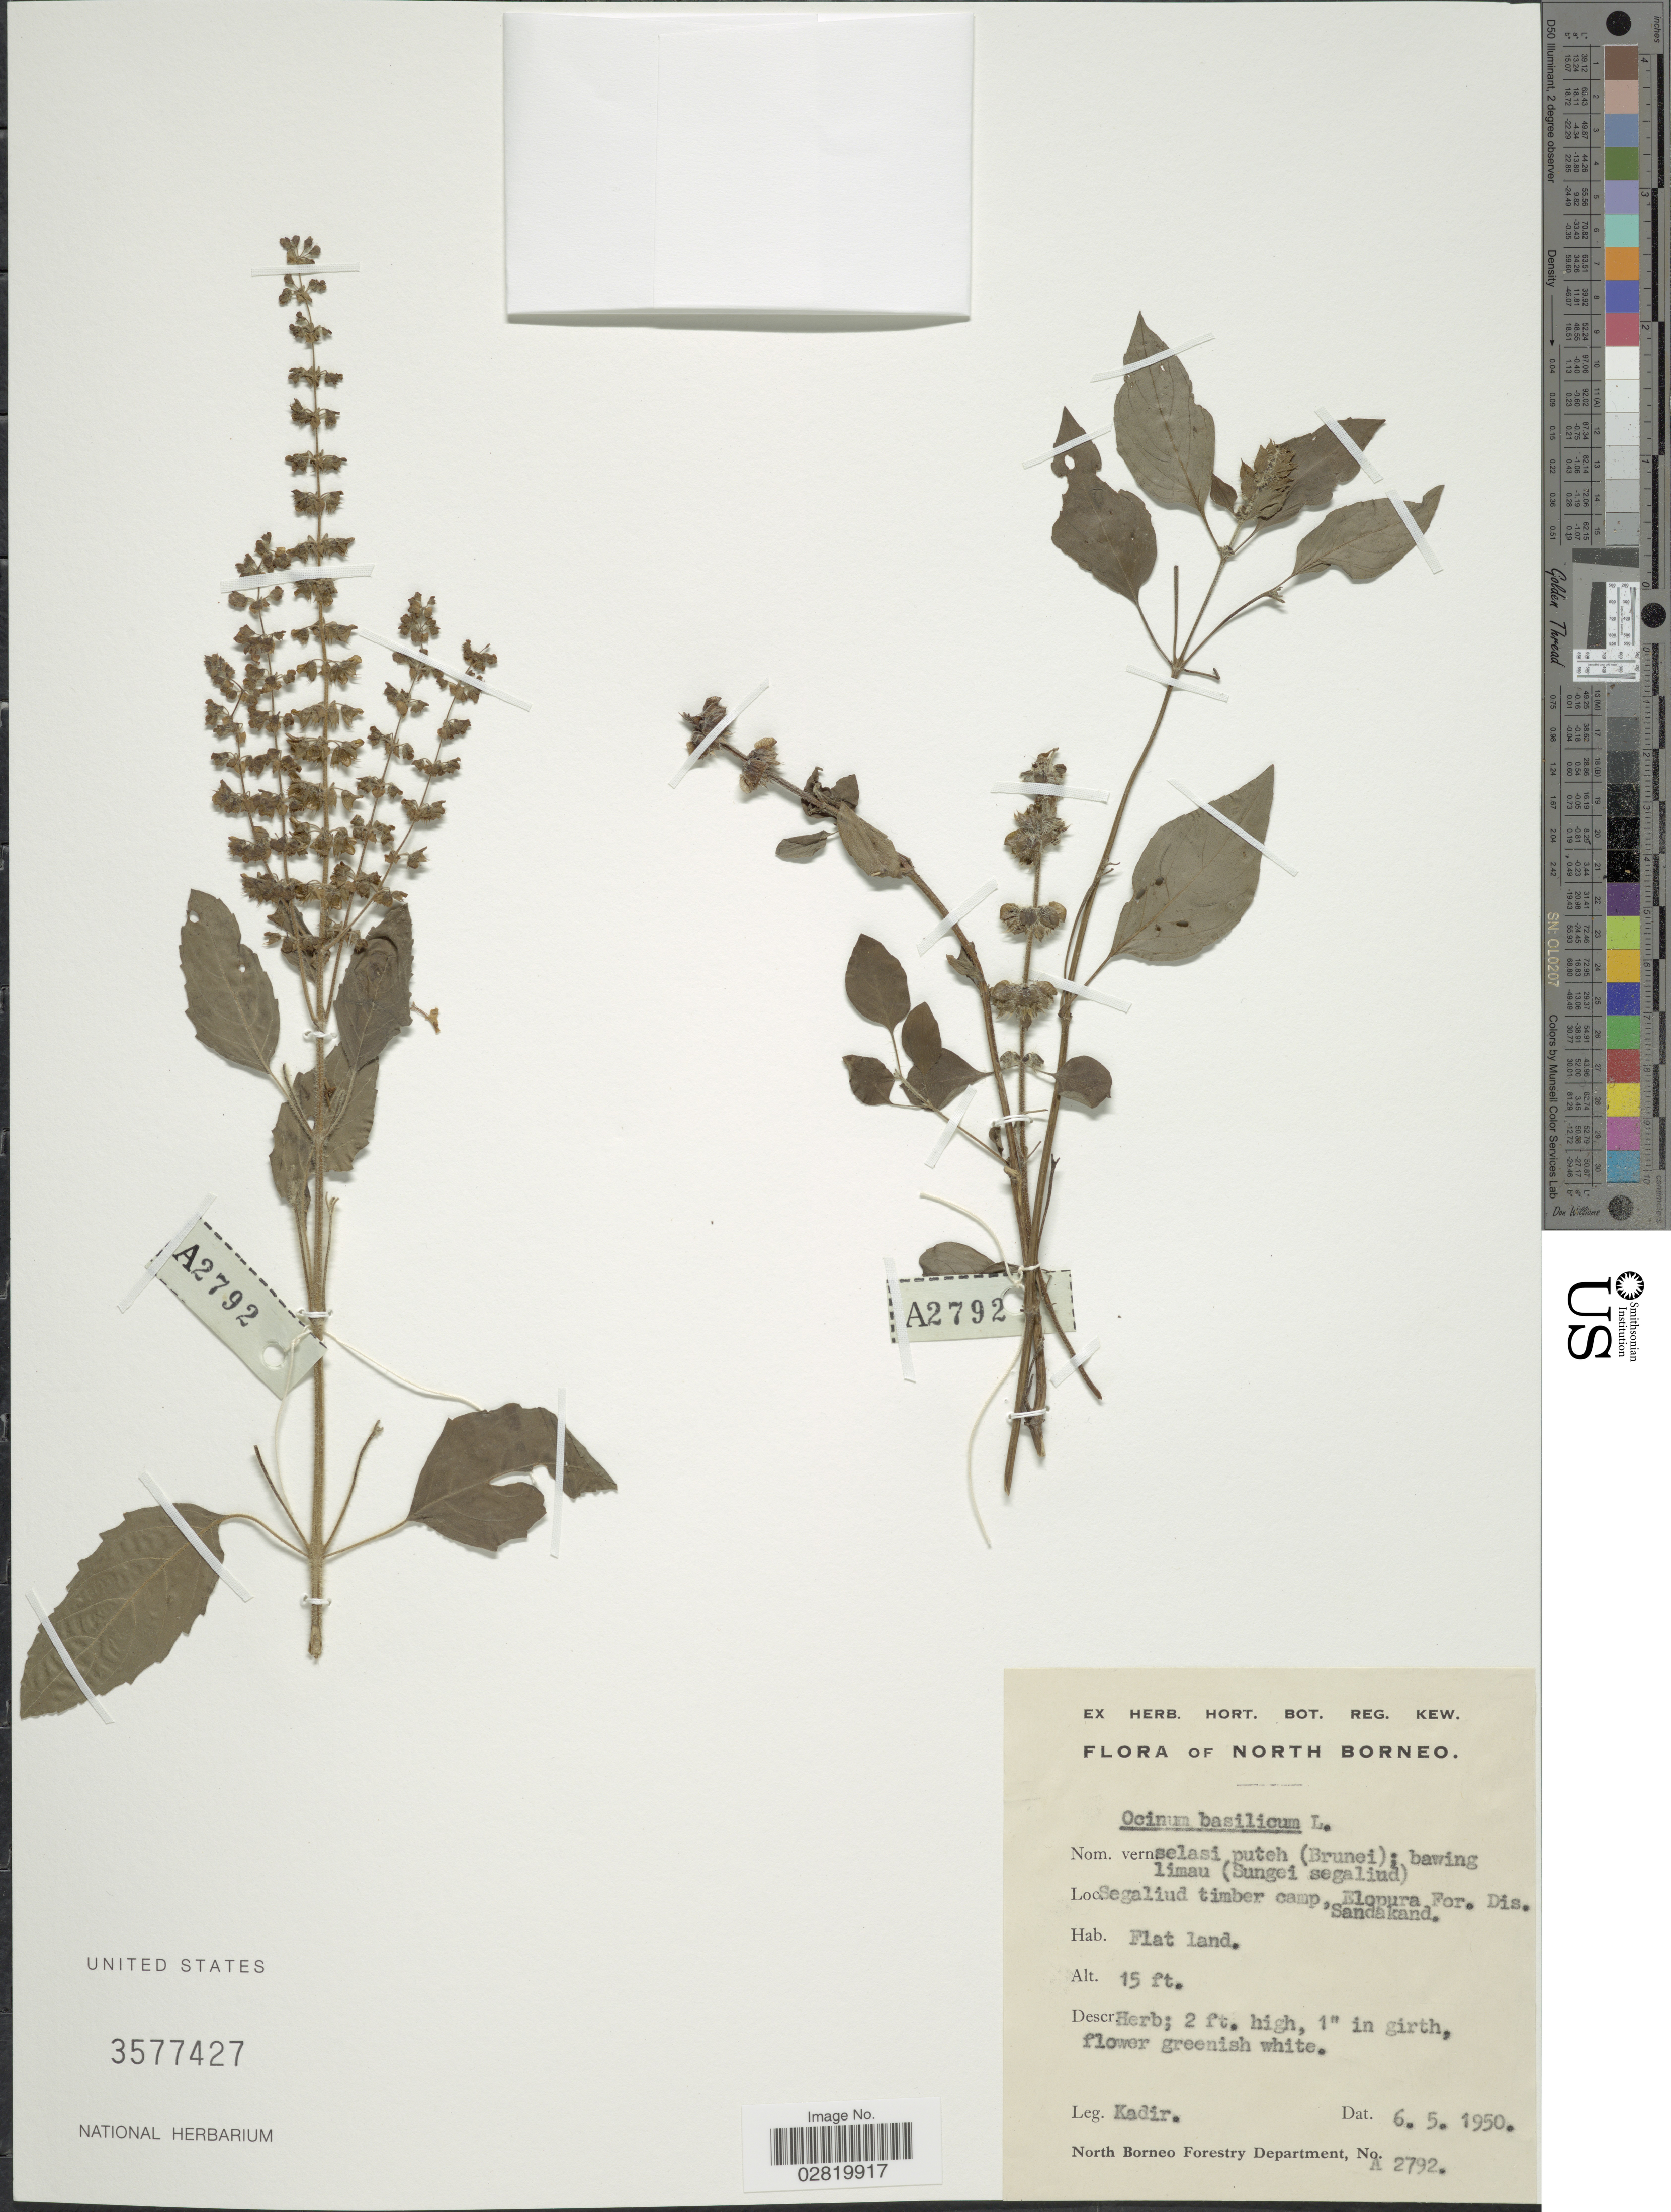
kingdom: Plantae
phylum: Tracheophyta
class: Magnoliopsida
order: Lamiales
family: Lamiaceae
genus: Ocimum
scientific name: Ocimum basilicum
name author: L.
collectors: -. Kadir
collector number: A2792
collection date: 1950-05-06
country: Malaysia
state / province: Sabah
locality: North Borneo, Segaliud timber camp, Elopura For. Dis., Sandakand.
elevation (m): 5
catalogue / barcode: US 3577427